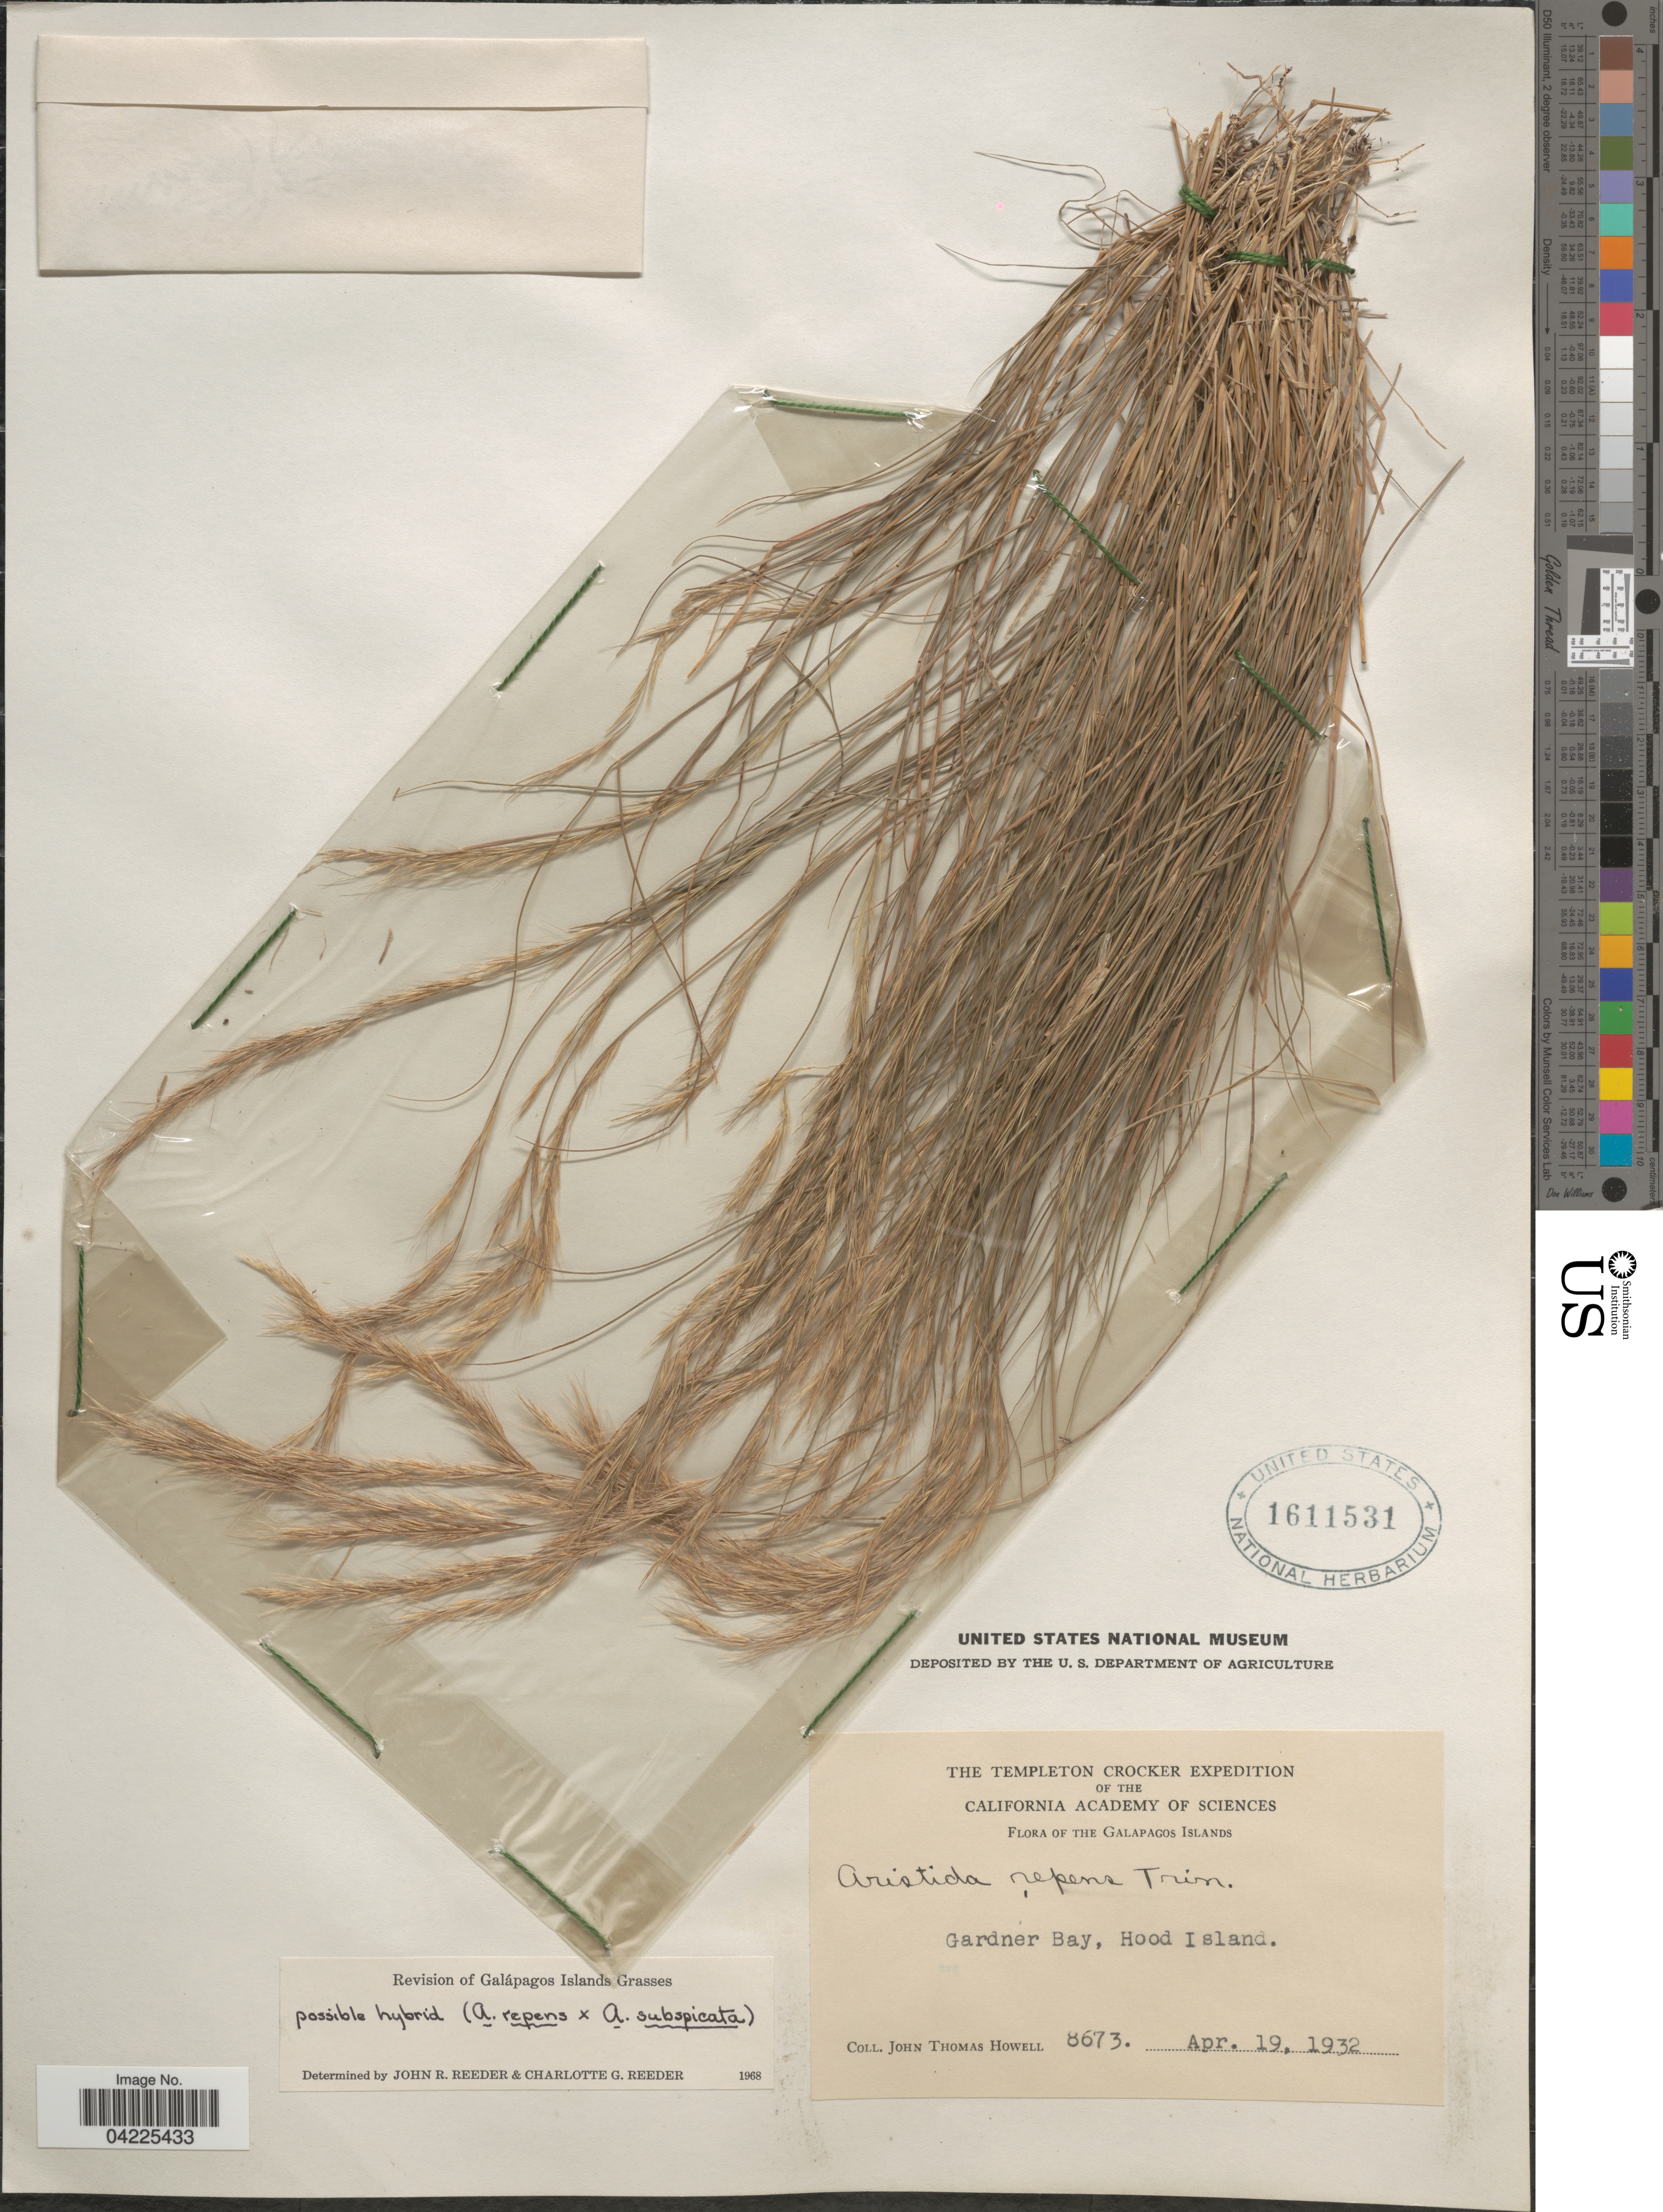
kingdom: Plantae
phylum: Tracheophyta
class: Liliopsida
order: Poales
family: Poaceae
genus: Aristida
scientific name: Aristida repens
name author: Trin.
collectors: J. T. Howell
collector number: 8673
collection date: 1932-04-19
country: Ecuador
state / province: Colón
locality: The Templeton Crocker Expedition. The Galapagos Islands. Gardner Bay, Hood Island.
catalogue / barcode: US 1611531